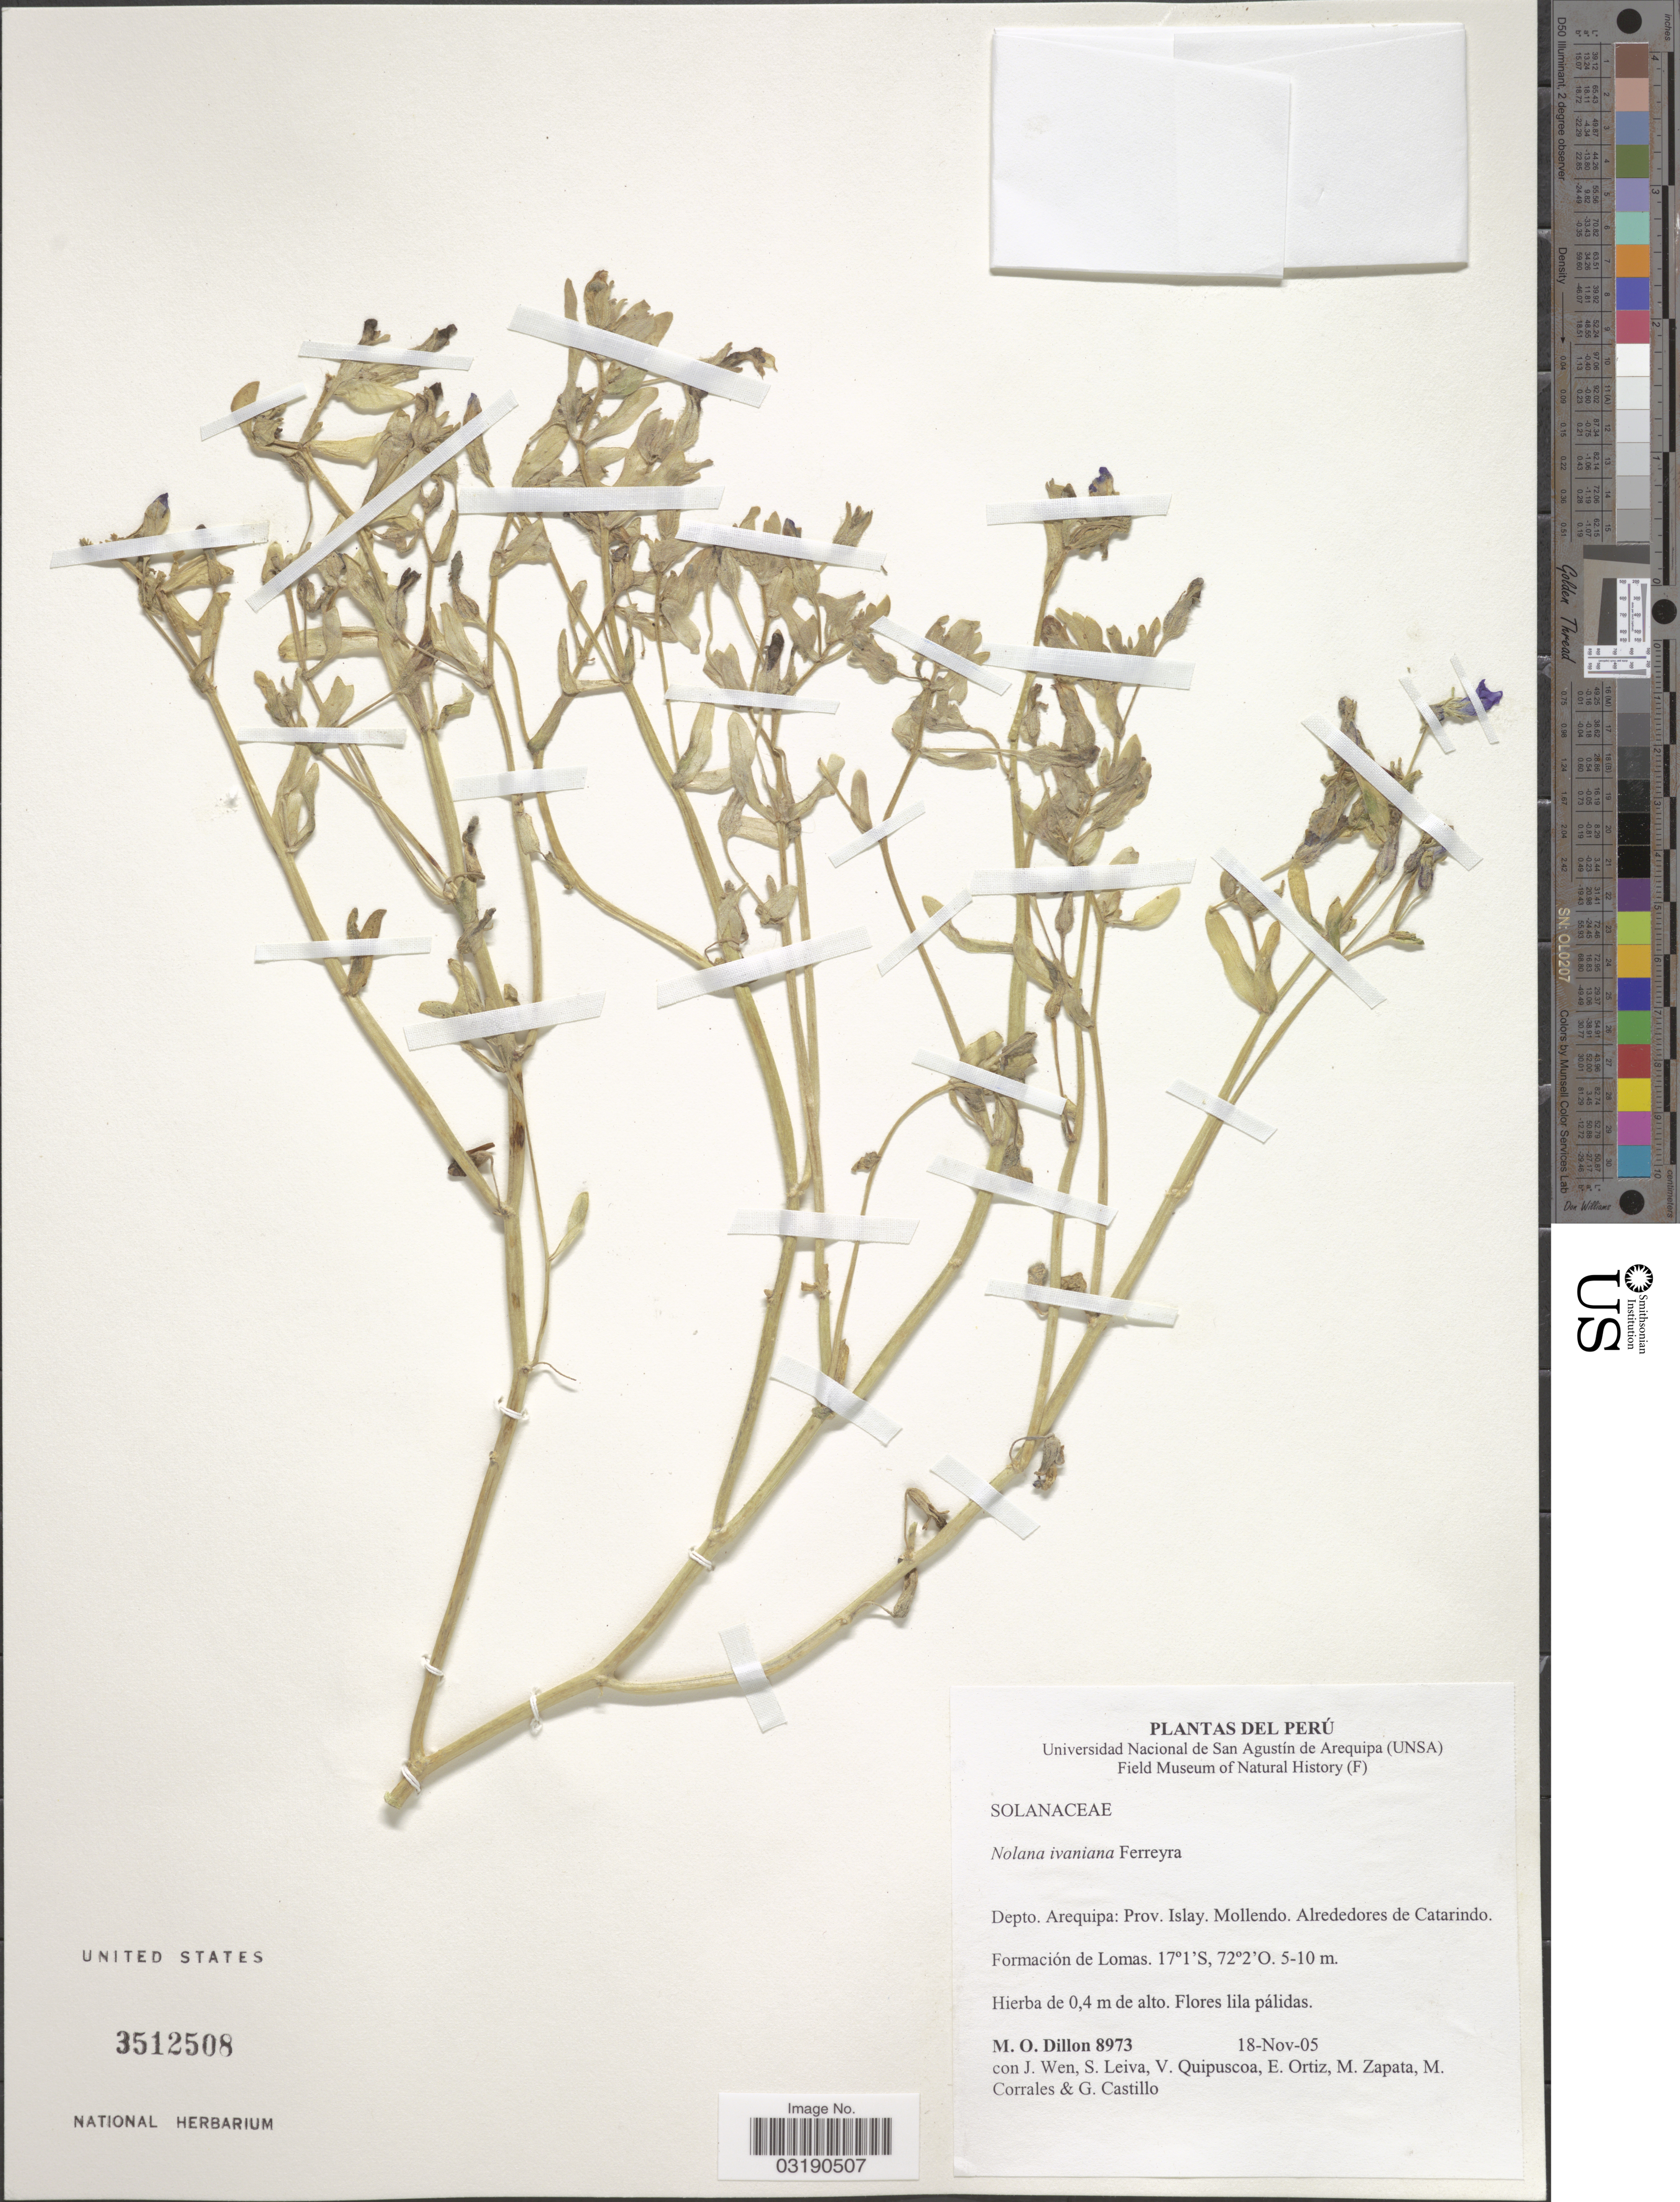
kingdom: Plantae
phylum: Tracheophyta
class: Magnoliopsida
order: Solanales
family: Solanaceae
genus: Nolana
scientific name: Nolana insularis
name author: (I.M. Johnst.) I.M. Johnst.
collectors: M. O. Dillon, J. Wen, S. Leiva, V. Quipuscoa & et al.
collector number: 8973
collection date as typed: Transcribed d/m/y: 18/11/5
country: Peru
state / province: Arequipa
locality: Depto. Arequipa, Provincia: Islay, Mollendo, Alrededores de Catarindo.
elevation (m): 5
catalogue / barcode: US 3512508